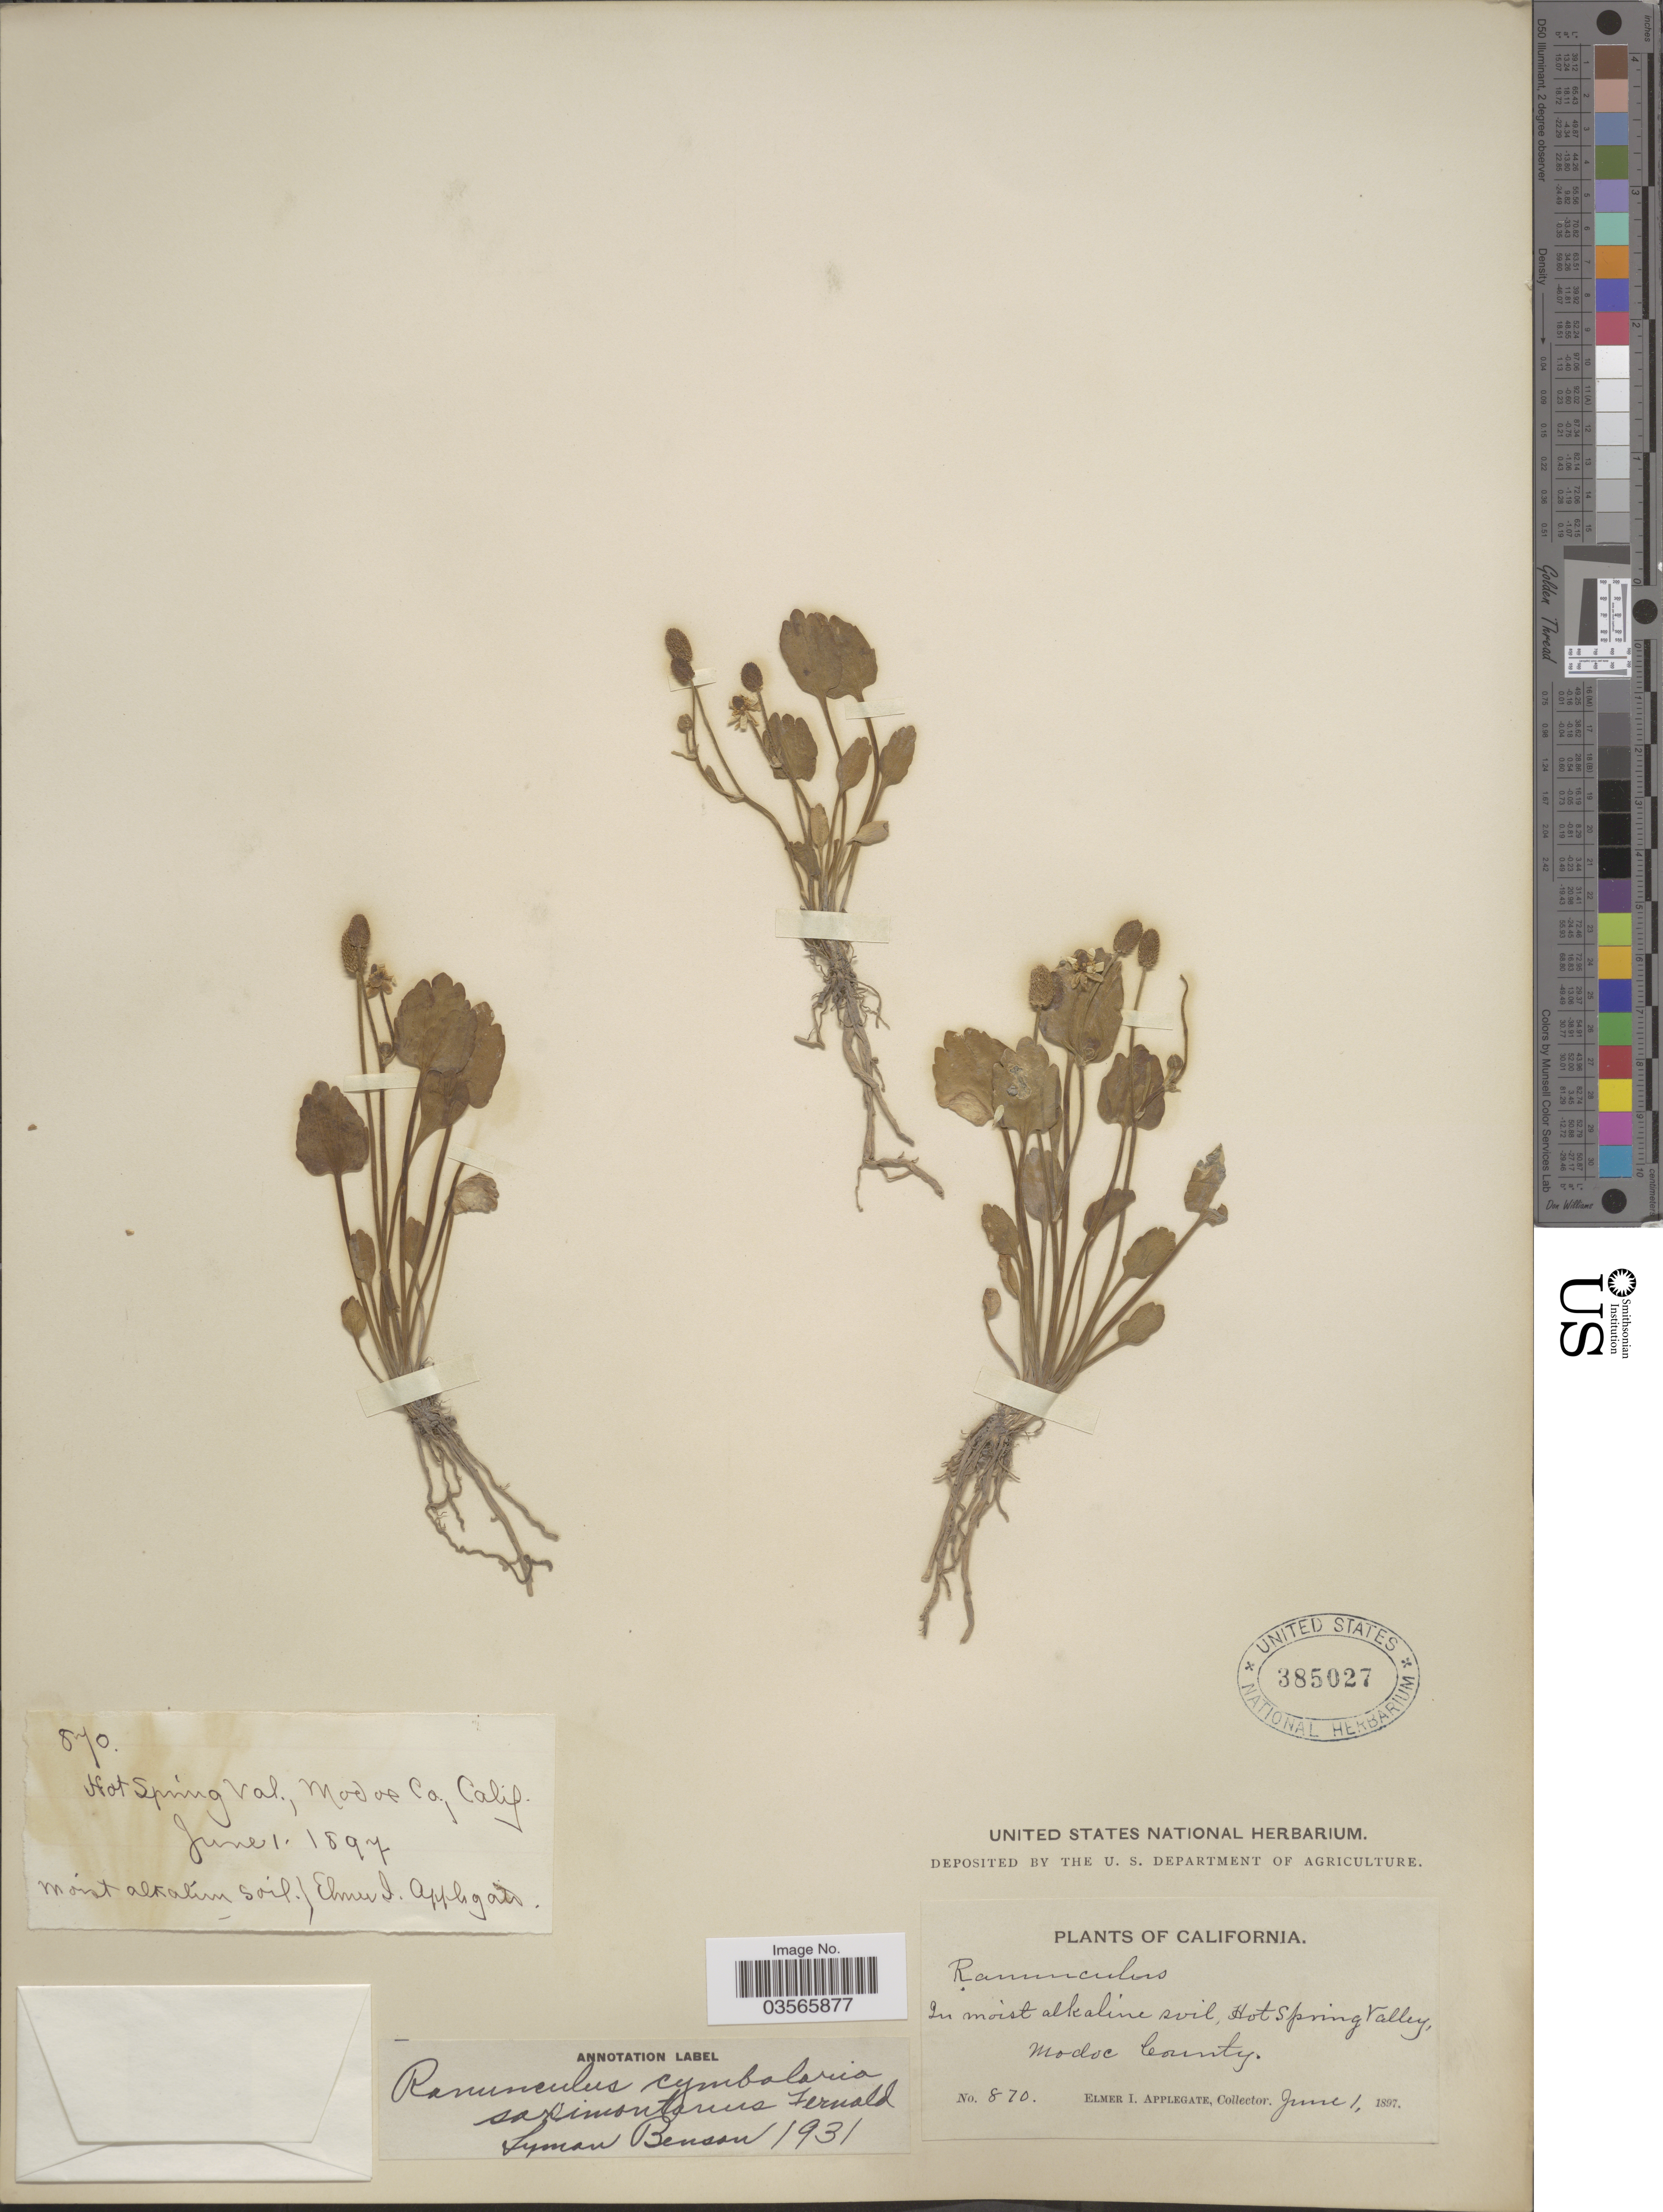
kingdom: Plantae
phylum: Tracheophyta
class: Magnoliopsida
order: Ranunculales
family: Ranunculaceae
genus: Halerpestes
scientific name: Halerpestes cymbalaria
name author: (Pursh) Greene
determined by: Strong, M. T., (US), Smithsonian Institution - National Museum of Natural History (UNITED STATES)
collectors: E. I. Applegate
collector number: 870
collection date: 1897-06-01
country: United States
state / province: California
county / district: Modoc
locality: Hot Spring Valley, Modoc County.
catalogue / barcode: US 385027